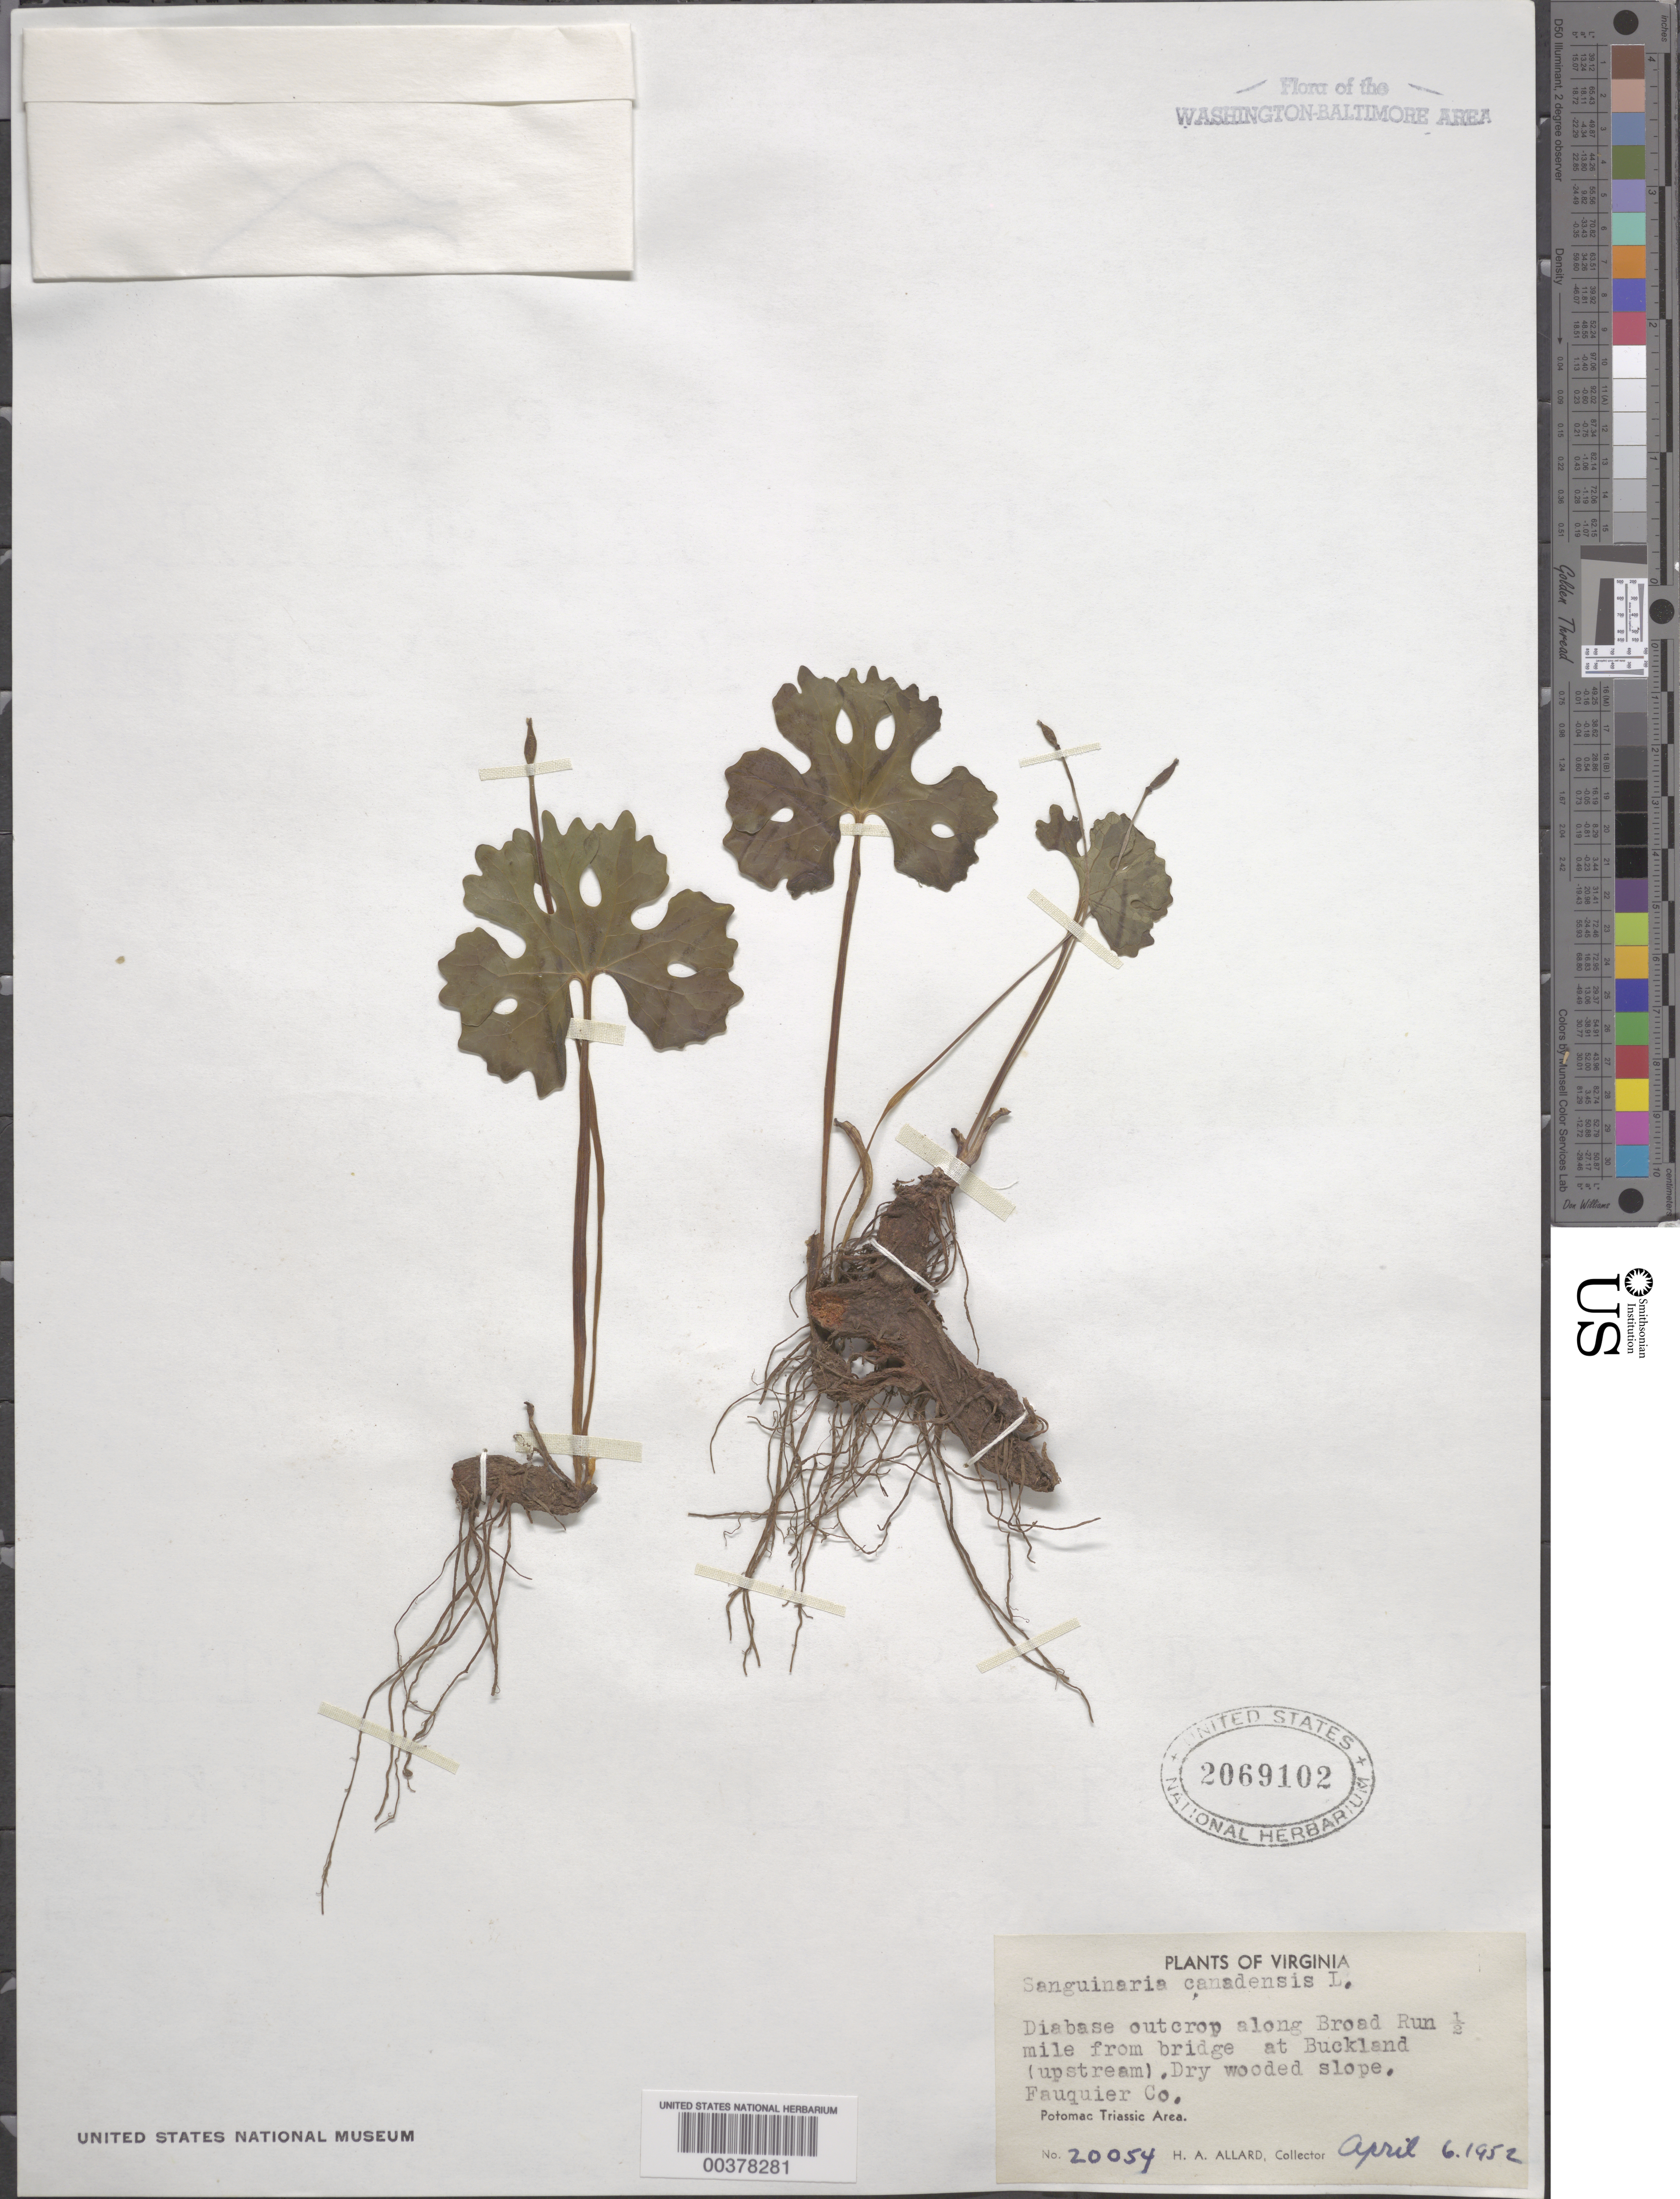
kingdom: Plantae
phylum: Tracheophyta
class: Magnoliopsida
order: Ranunculales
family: Papaveraceae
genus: Sanguinaria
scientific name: Sanguinaria canadensis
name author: L.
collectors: H. A. Allard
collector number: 20054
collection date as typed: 06 Apr 1952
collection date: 1952-04-06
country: United States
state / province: Virginia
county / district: Fauquier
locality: Upstream from Buckland on Broad Run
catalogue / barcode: US 2069102